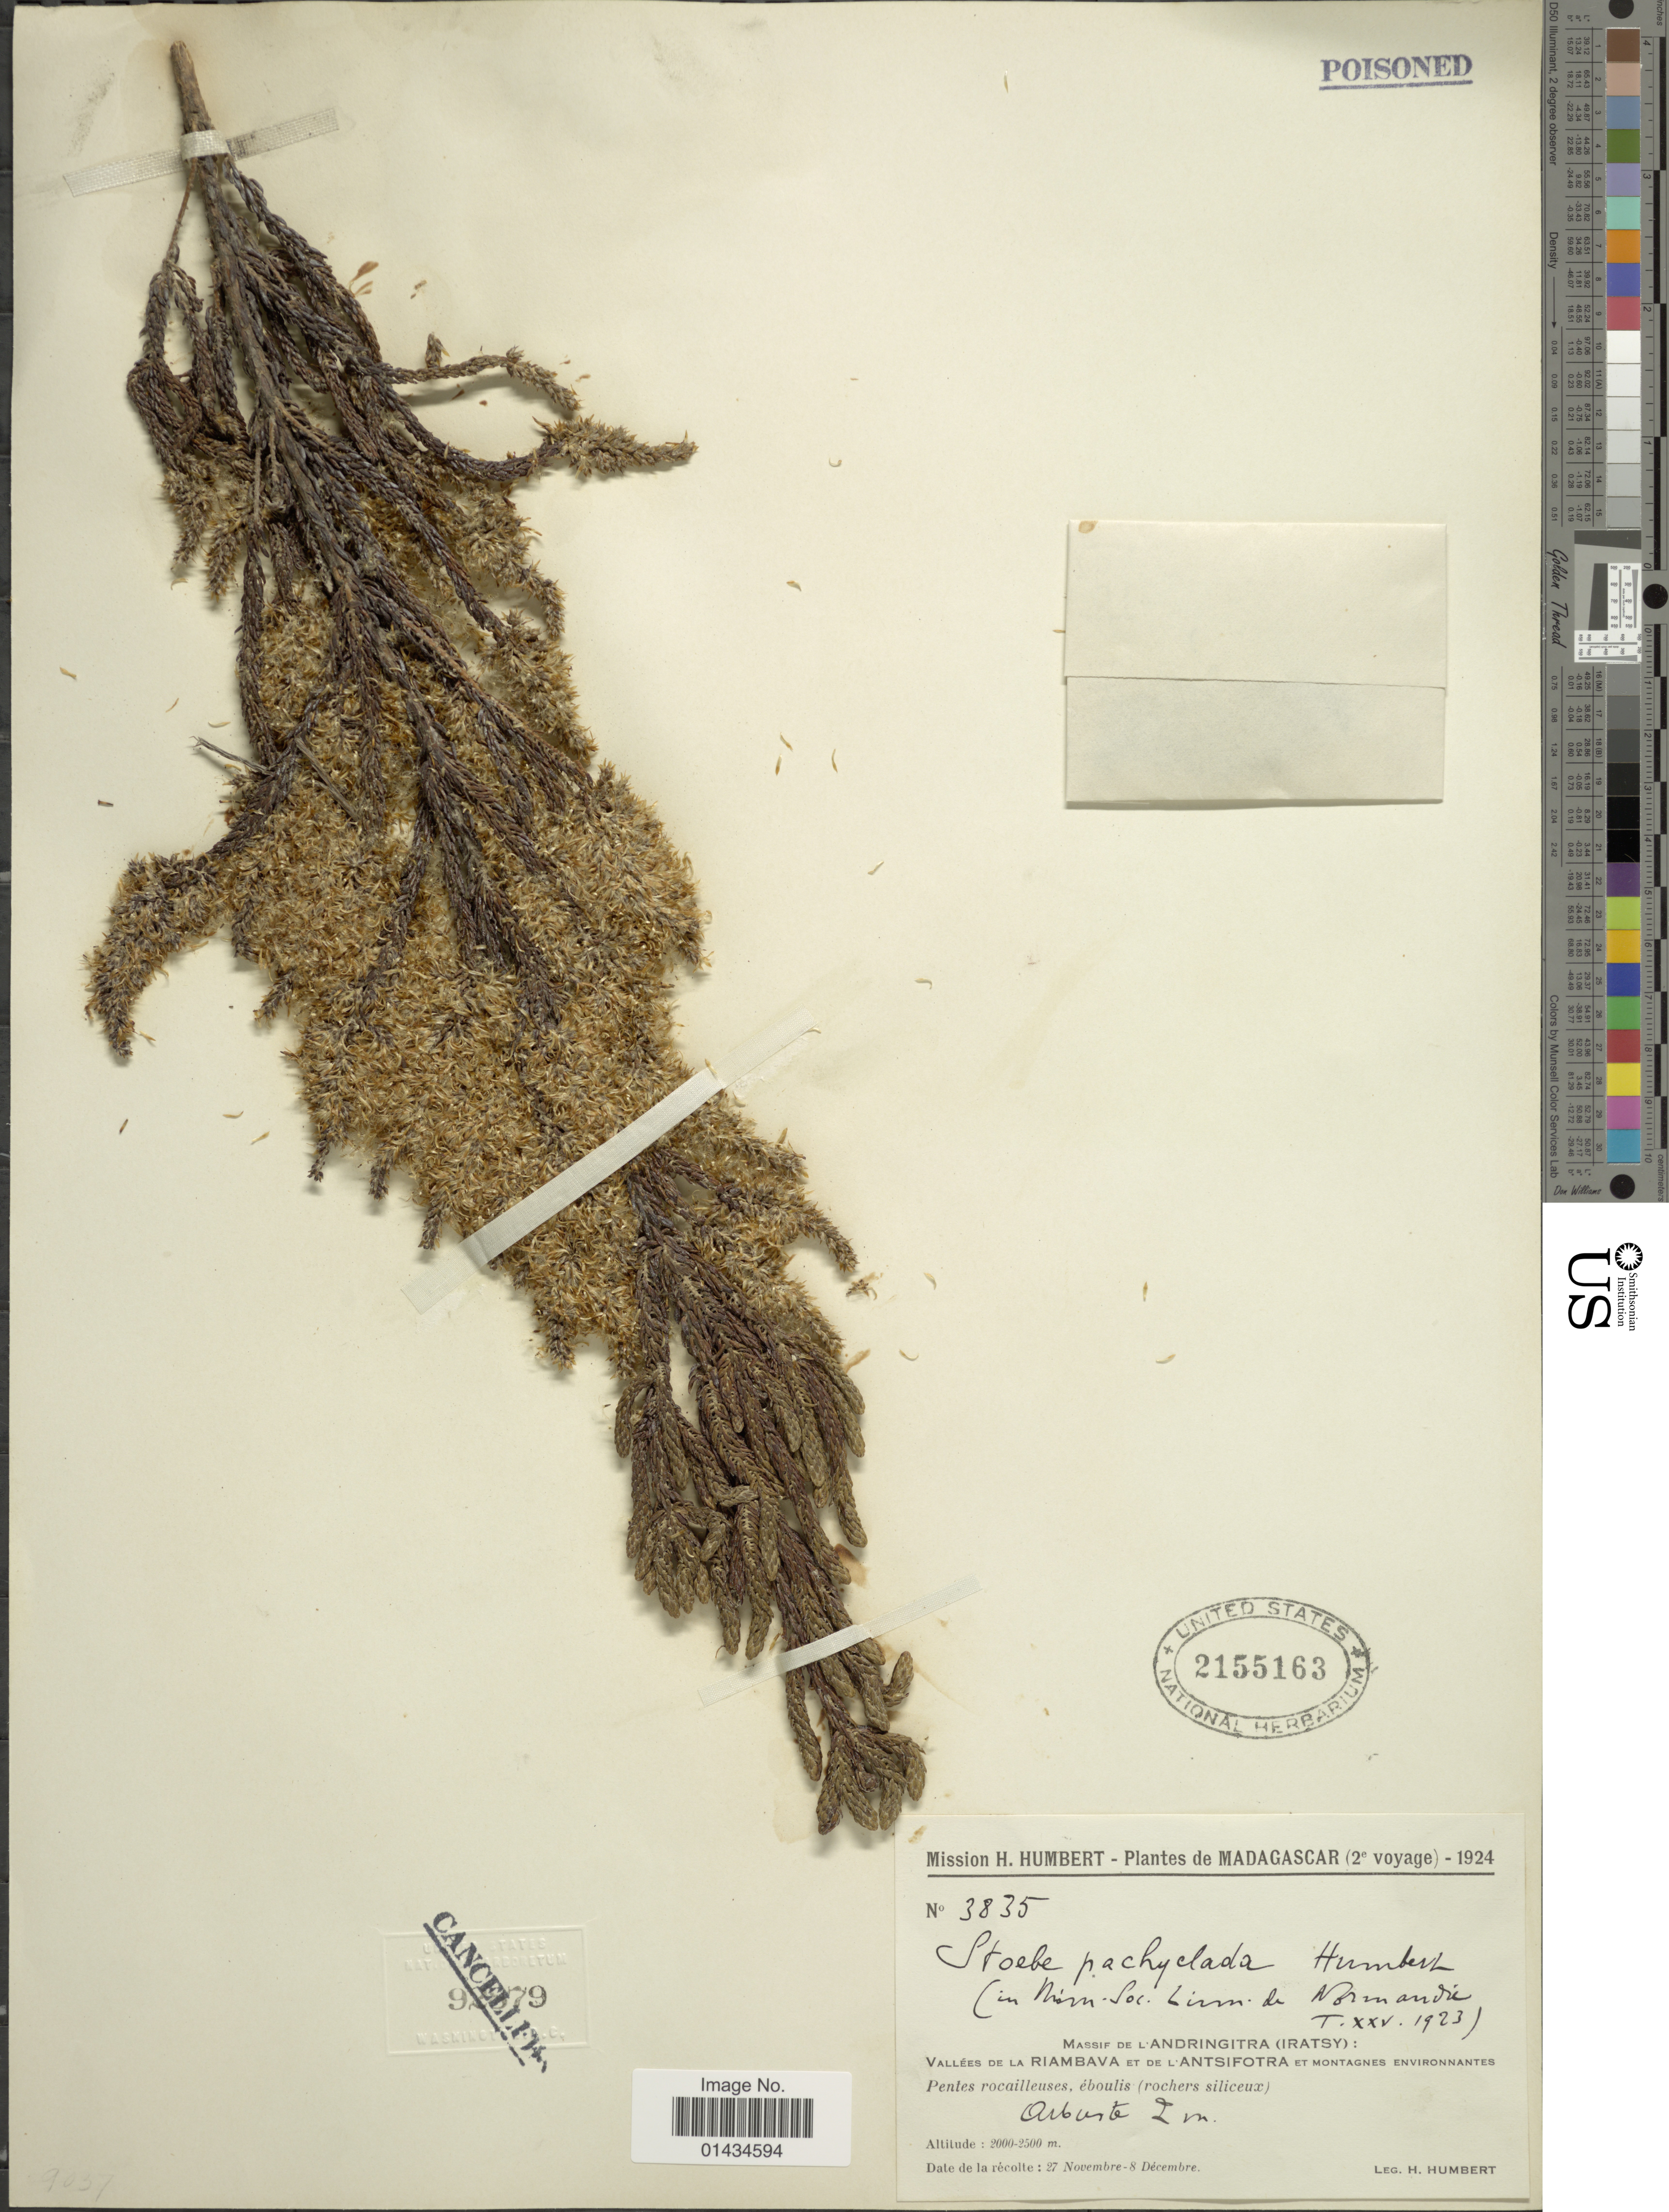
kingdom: Plantae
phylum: Tracheophyta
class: Magnoliopsida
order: Asterales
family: Asteraceae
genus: Stoebe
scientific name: Stoebe pachyclada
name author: Humbert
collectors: H. Humbert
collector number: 3835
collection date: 1924-11-27/1924-12-08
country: Madagascar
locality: Madagascar (2e voyage), Massif de L'Andringitra (Iratsy): Vallées de la Riambava et de l'Antisifotra et Montagnes environnates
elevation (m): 200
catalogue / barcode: US 2155163